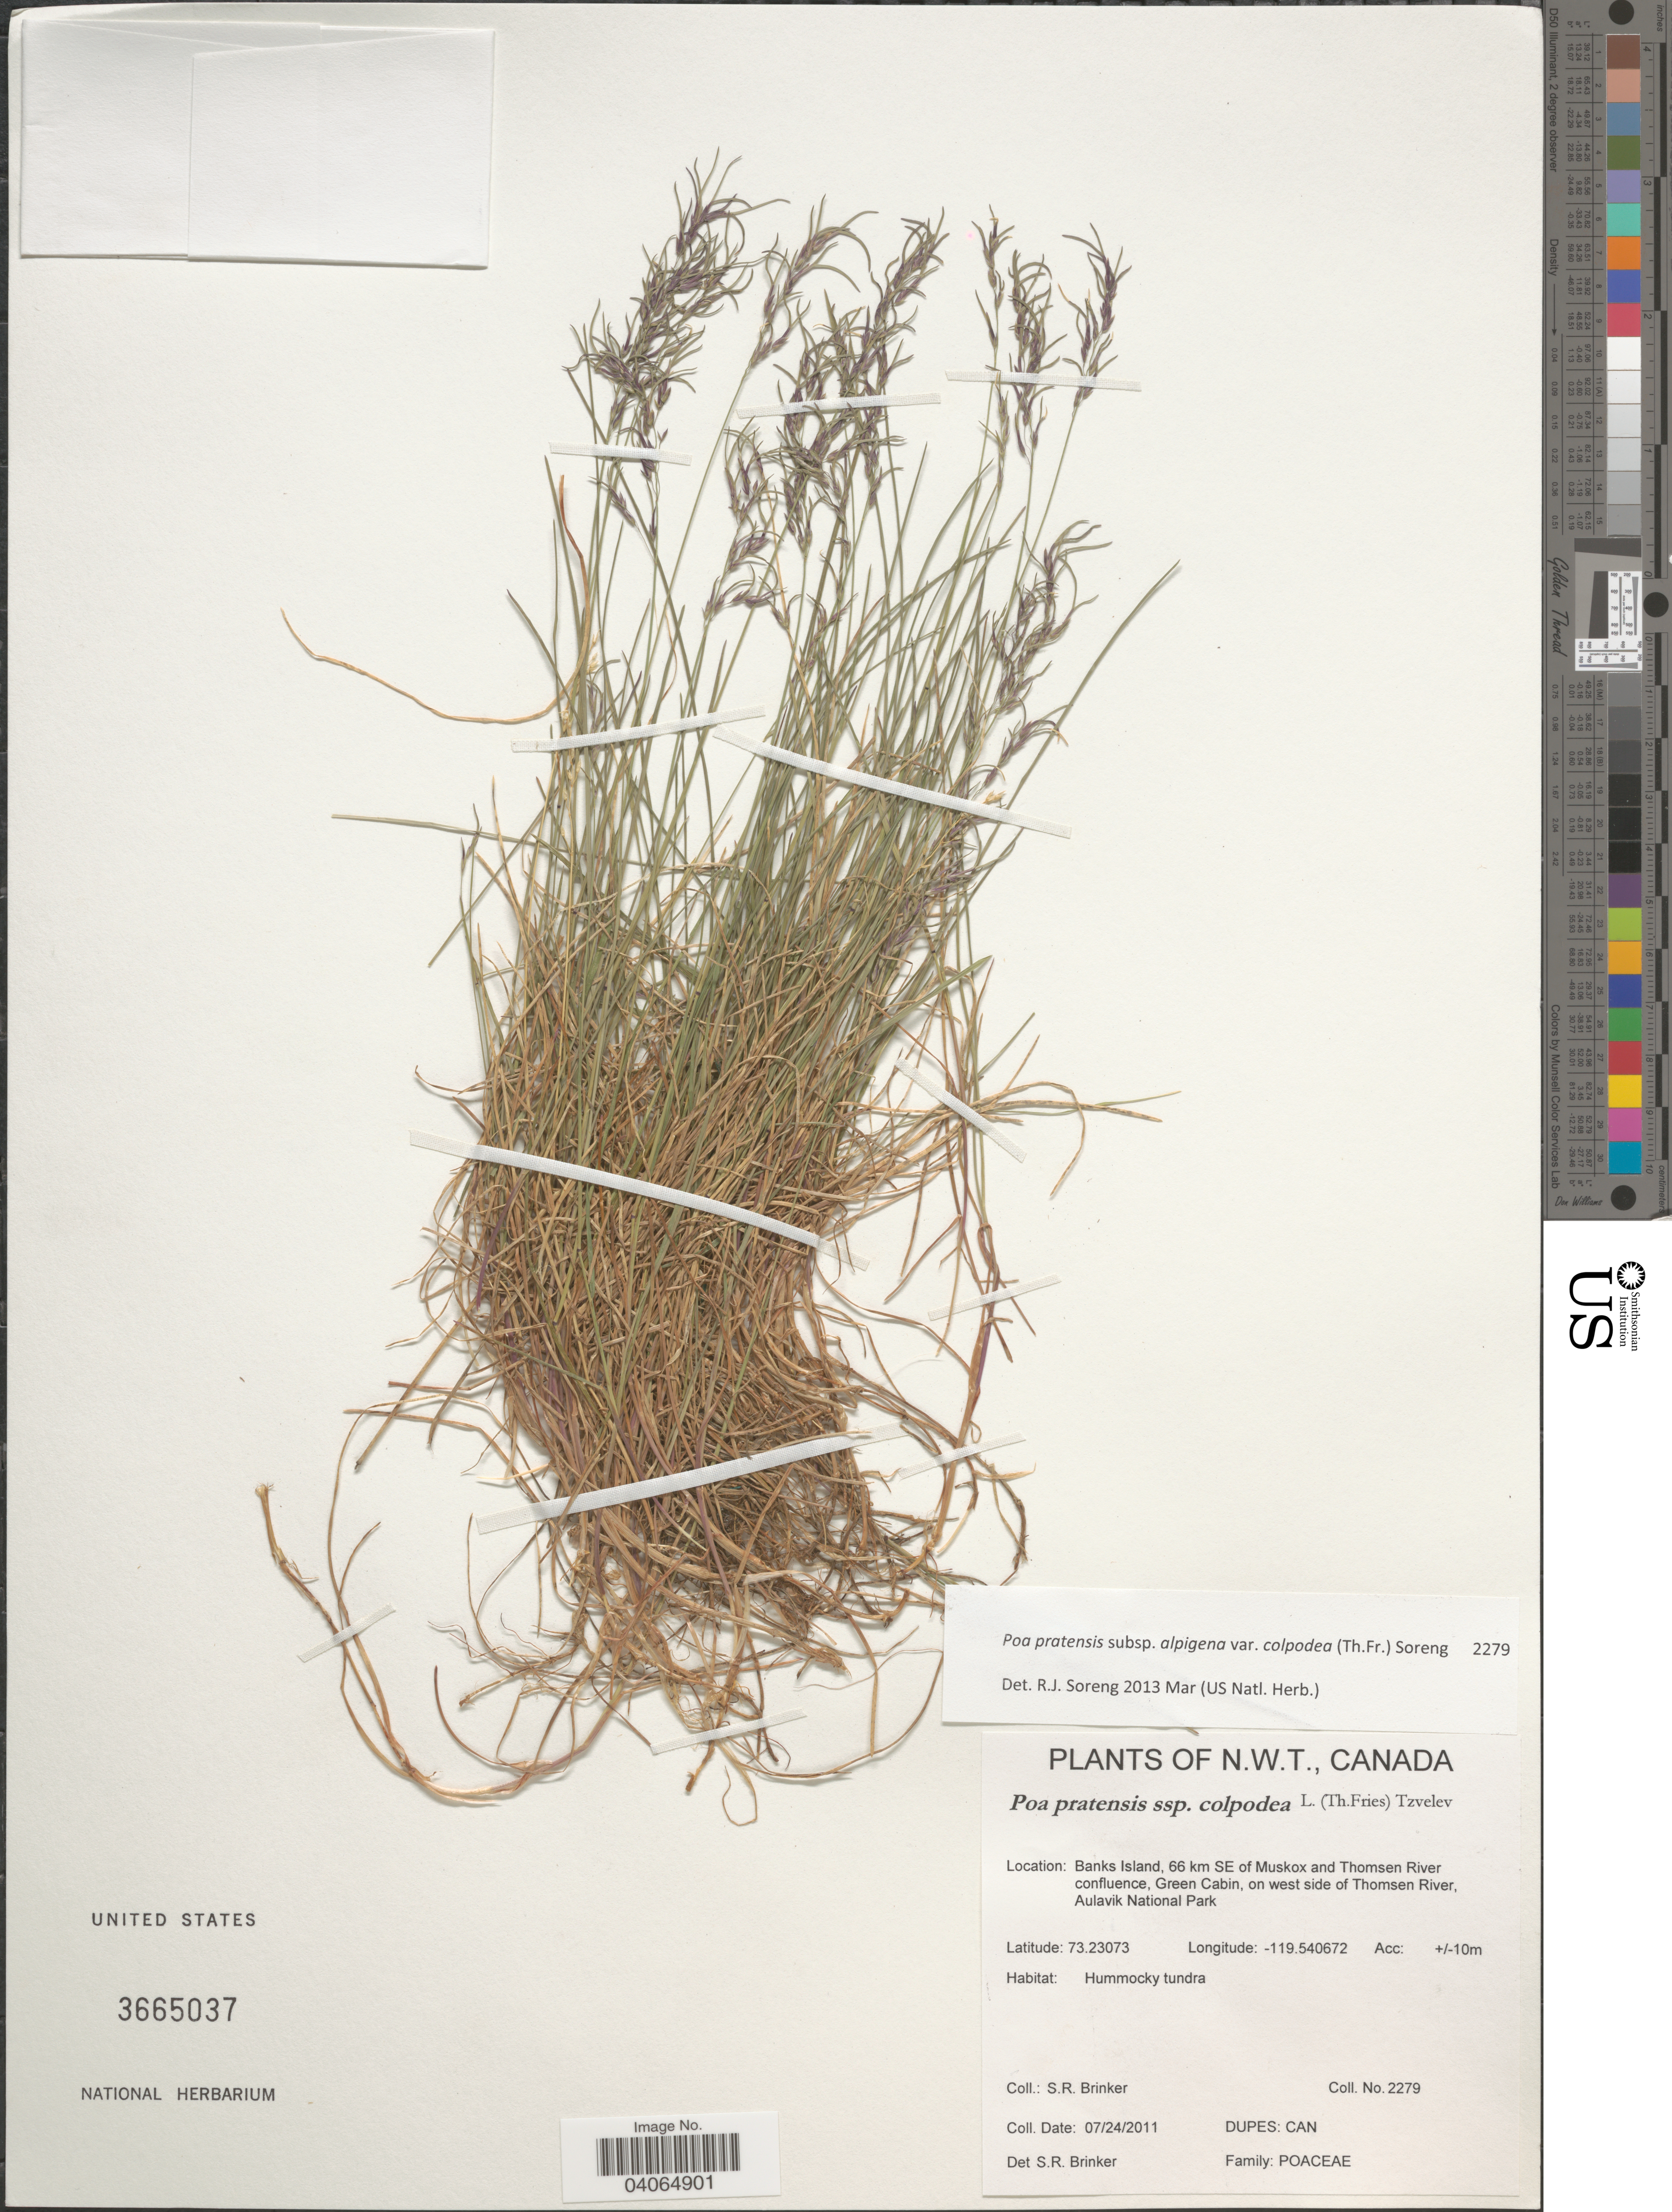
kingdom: Plantae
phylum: Tracheophyta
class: Liliopsida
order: Poales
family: Poaceae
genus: Poa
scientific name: Poa pratensis subsp. alpigena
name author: (Lindm.) Hiitonen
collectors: S. Brinker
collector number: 2279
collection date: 2011-07-24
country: Canada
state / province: Northwest Territories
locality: Banks Island, 66 km SE of Muskox and Thomsen River confluence, Green Cabin, on west side of Thomsen River, Aulavik National Park.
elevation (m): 10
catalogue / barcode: US 3665037